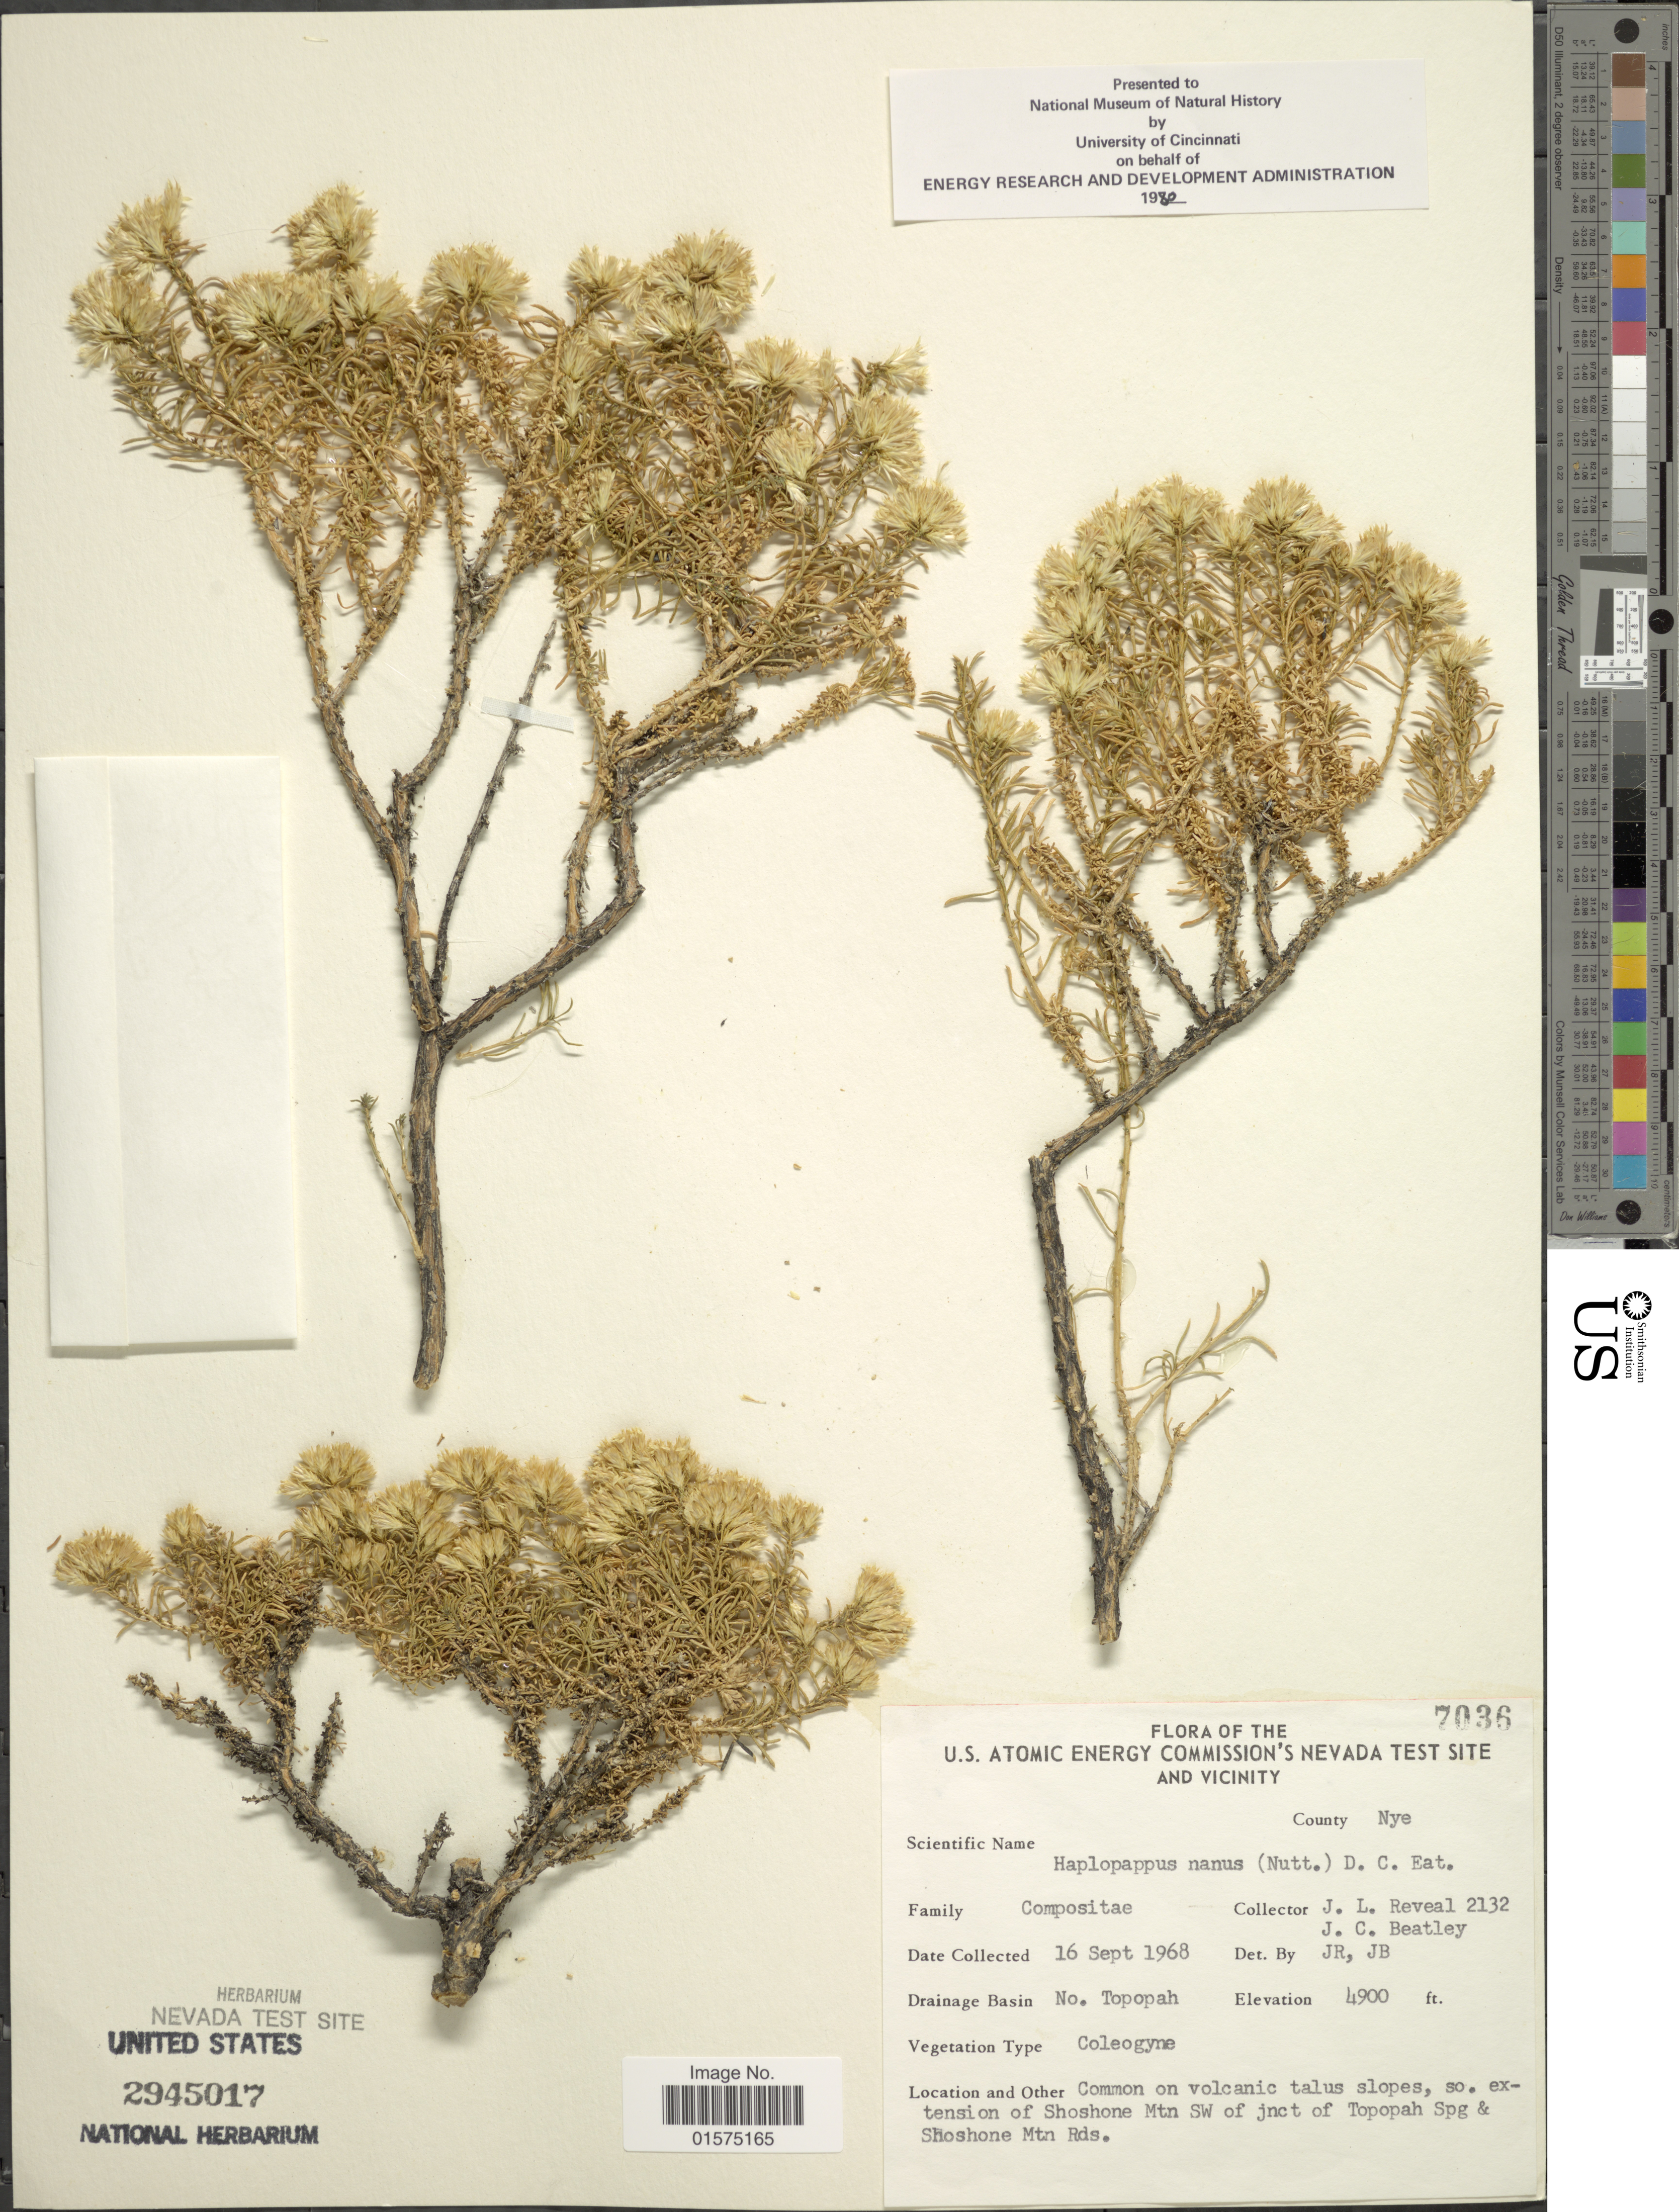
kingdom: Plantae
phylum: Tracheophyta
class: Magnoliopsida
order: Asterales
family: Asteraceae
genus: Ericameria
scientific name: Ericameria nana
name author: Nutt.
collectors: J. L. Reveal & J. C. Beatley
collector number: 2132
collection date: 1968-09-16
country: United States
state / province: Nevada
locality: U.S. Atomic Energy Commission's Nevada Test Site and vicinity. County Nye. Drainage Basin No. Topopah. so. extension of Shoshone Mtn SW of jnct of Topopah Spg & Shoshone Mtn Rds.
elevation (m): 1494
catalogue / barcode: US 2945017